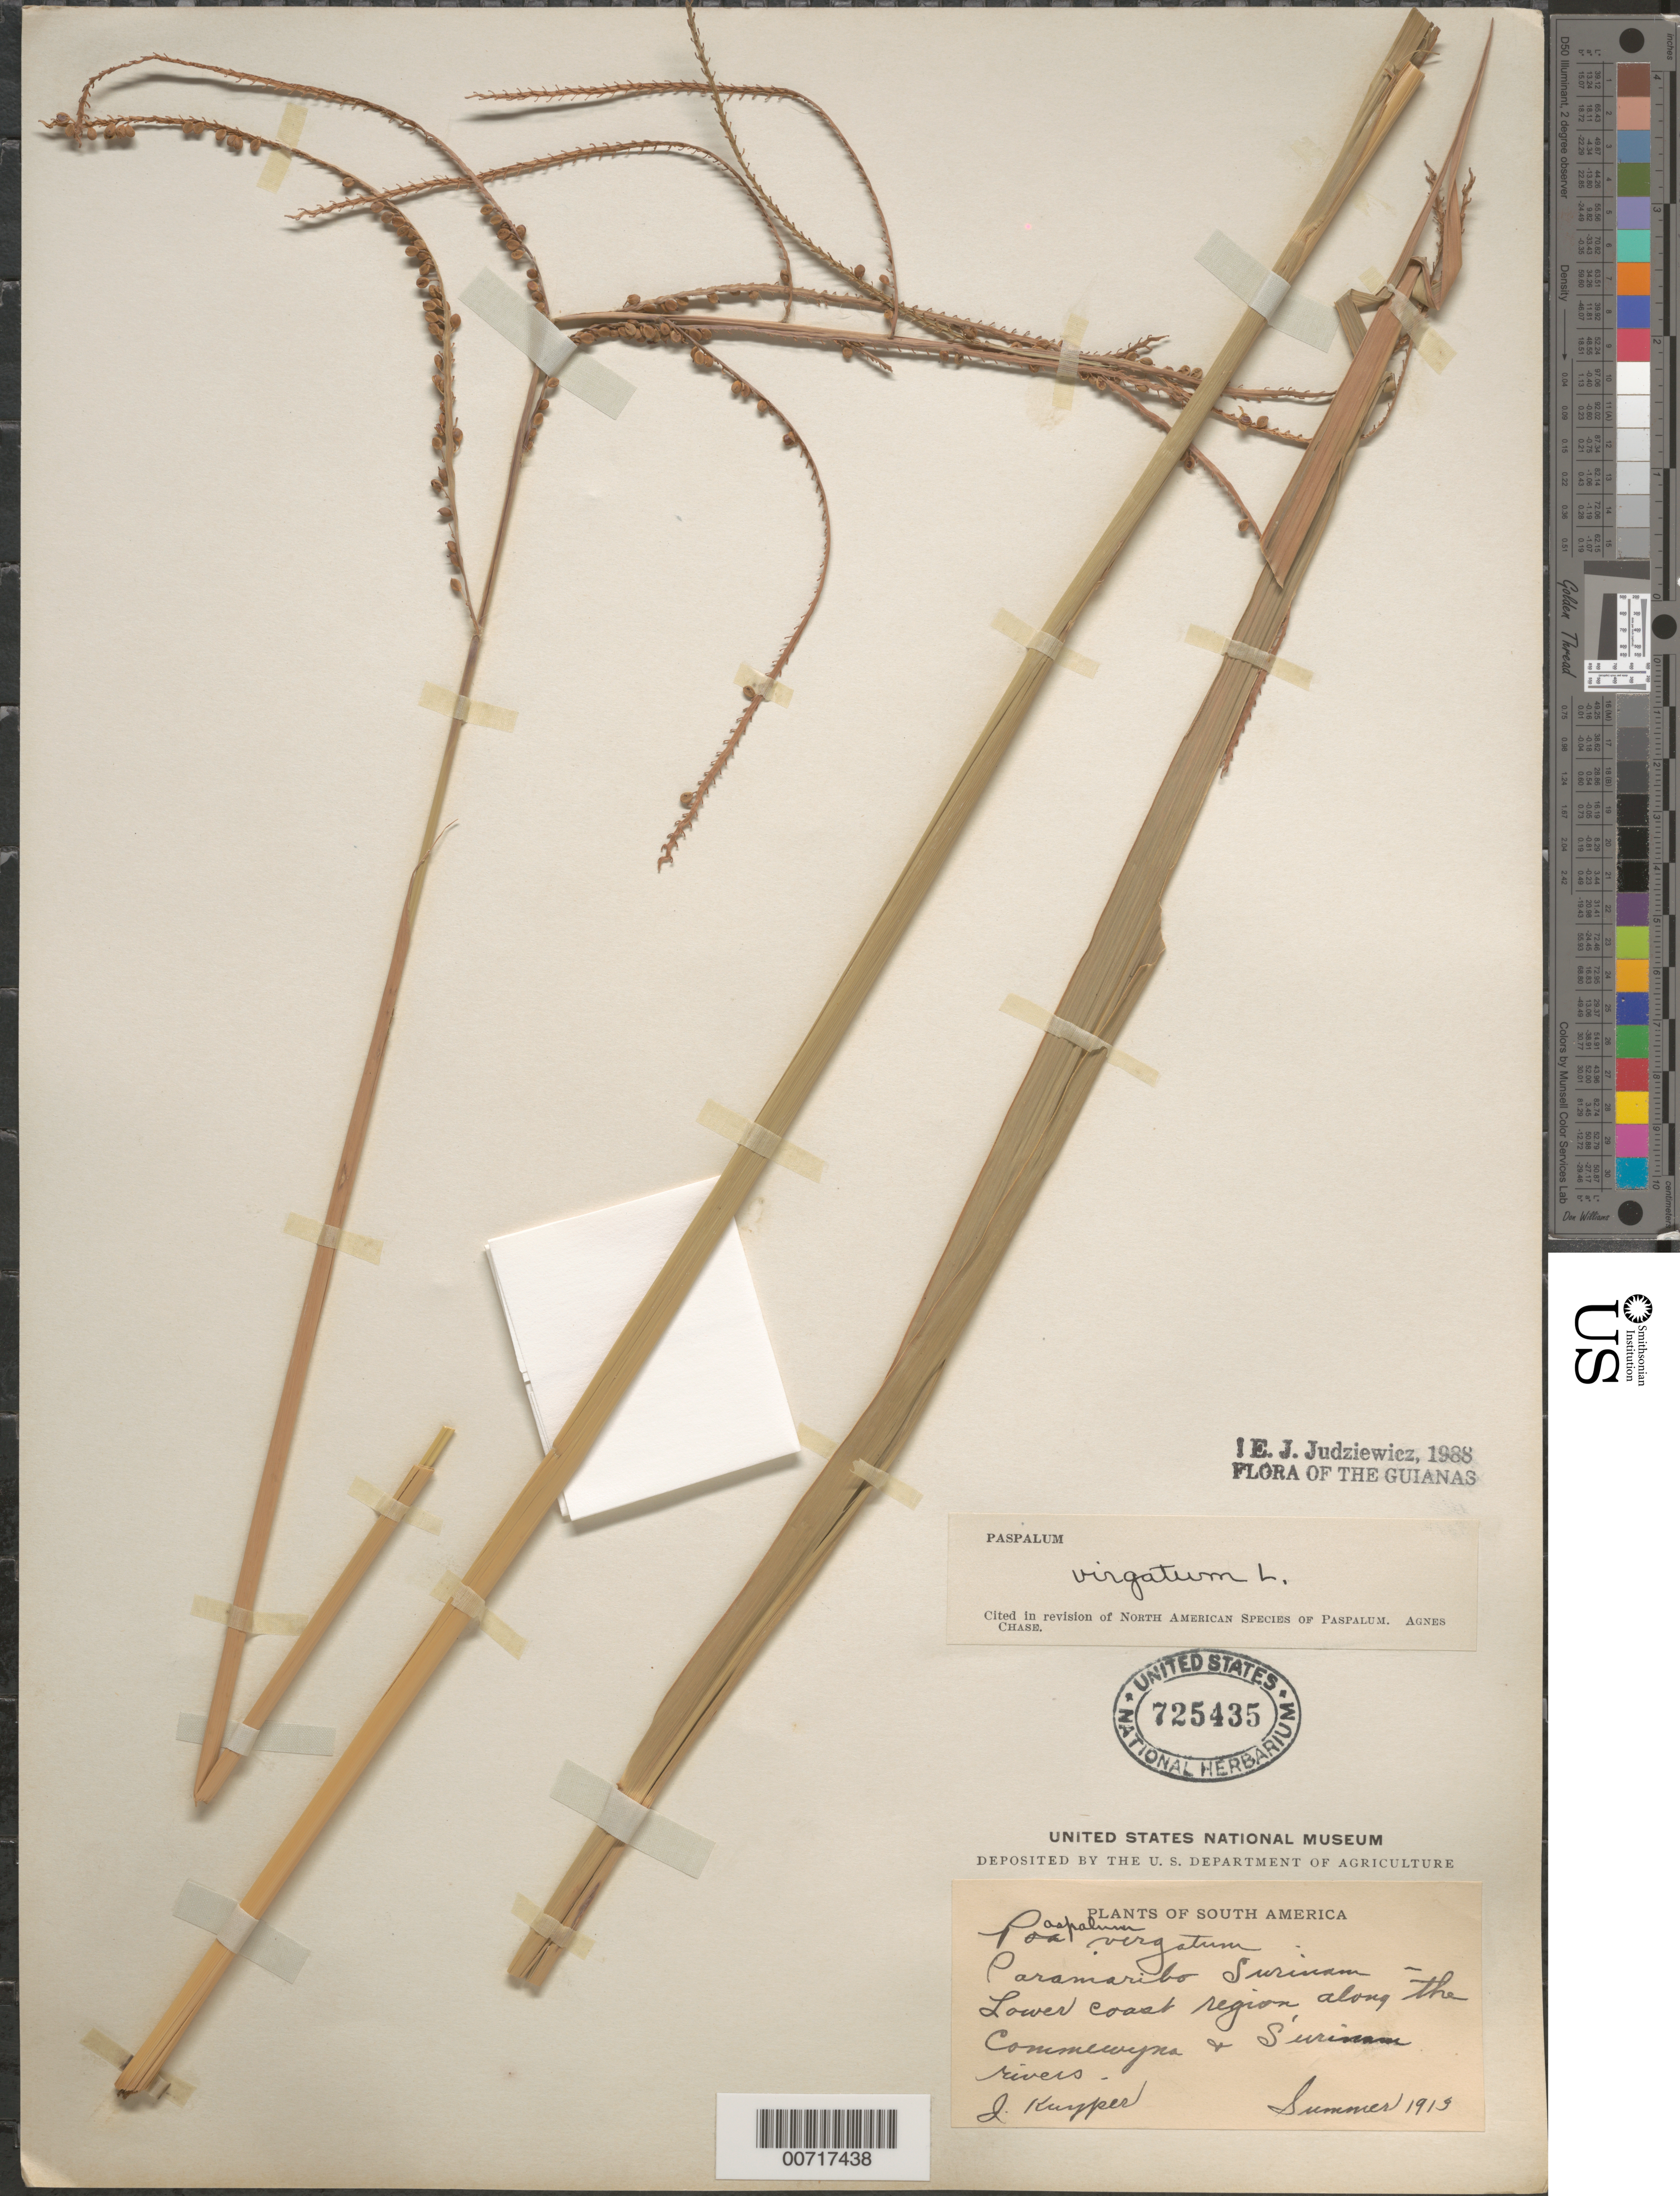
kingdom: Plantae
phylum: Tracheophyta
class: Liliopsida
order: Poales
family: Poaceae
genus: Paspalum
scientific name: Paspalum virgatum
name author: L.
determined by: Judziewicz, E. J.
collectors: J. Kuyper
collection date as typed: Summer 1913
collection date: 1913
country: Suriname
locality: Paramaribo, lower coast region along the Commewyne and Surinam Rivers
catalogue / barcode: US 725435